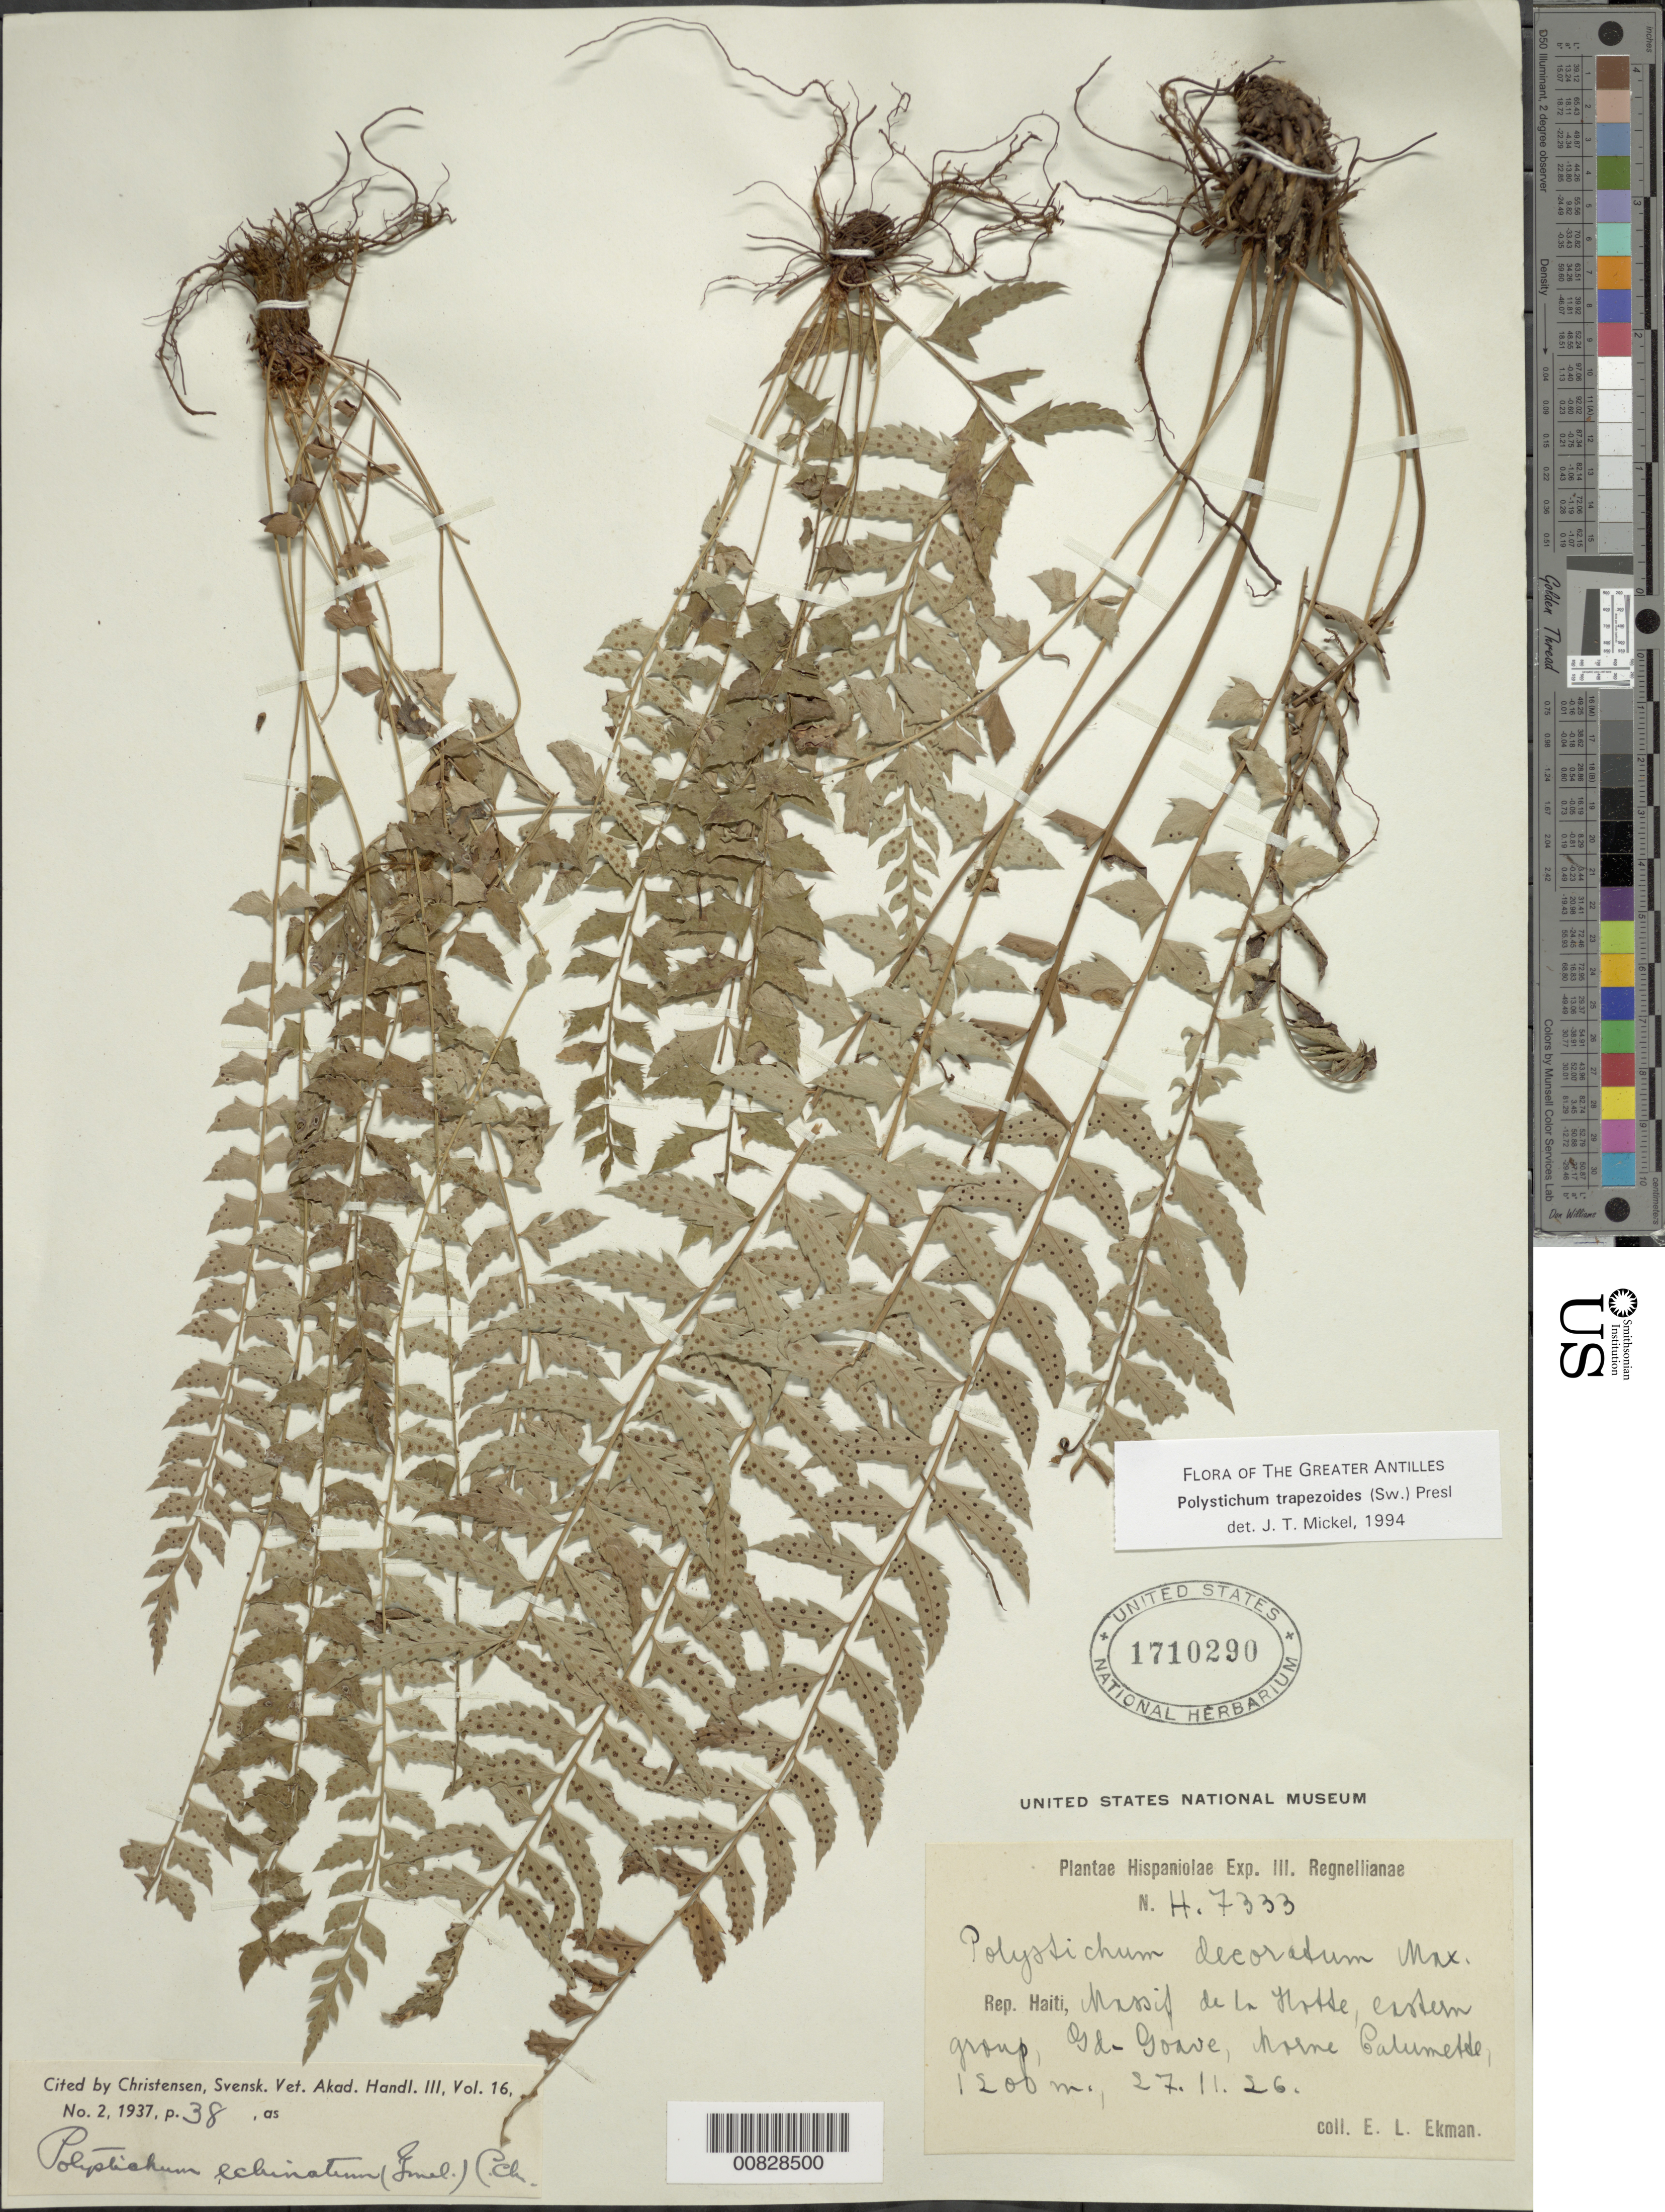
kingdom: Plantae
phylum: Tracheophyta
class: Polypodiopsida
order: Polypodiales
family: Dryopteridaceae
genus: Polystichum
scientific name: Polystichum trapezoides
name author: (Sw.) C. Presl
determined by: Mickel, J. T., (NY), New York Botanical Garden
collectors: E. L. Ekman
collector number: H 7333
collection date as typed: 27 Nov 1926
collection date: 1926-11-27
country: Haiti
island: Hispaniola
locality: Massif de la Hotte, eastern group, Gd-Goave, Morne Calumette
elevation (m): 1200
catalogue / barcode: US 1710290